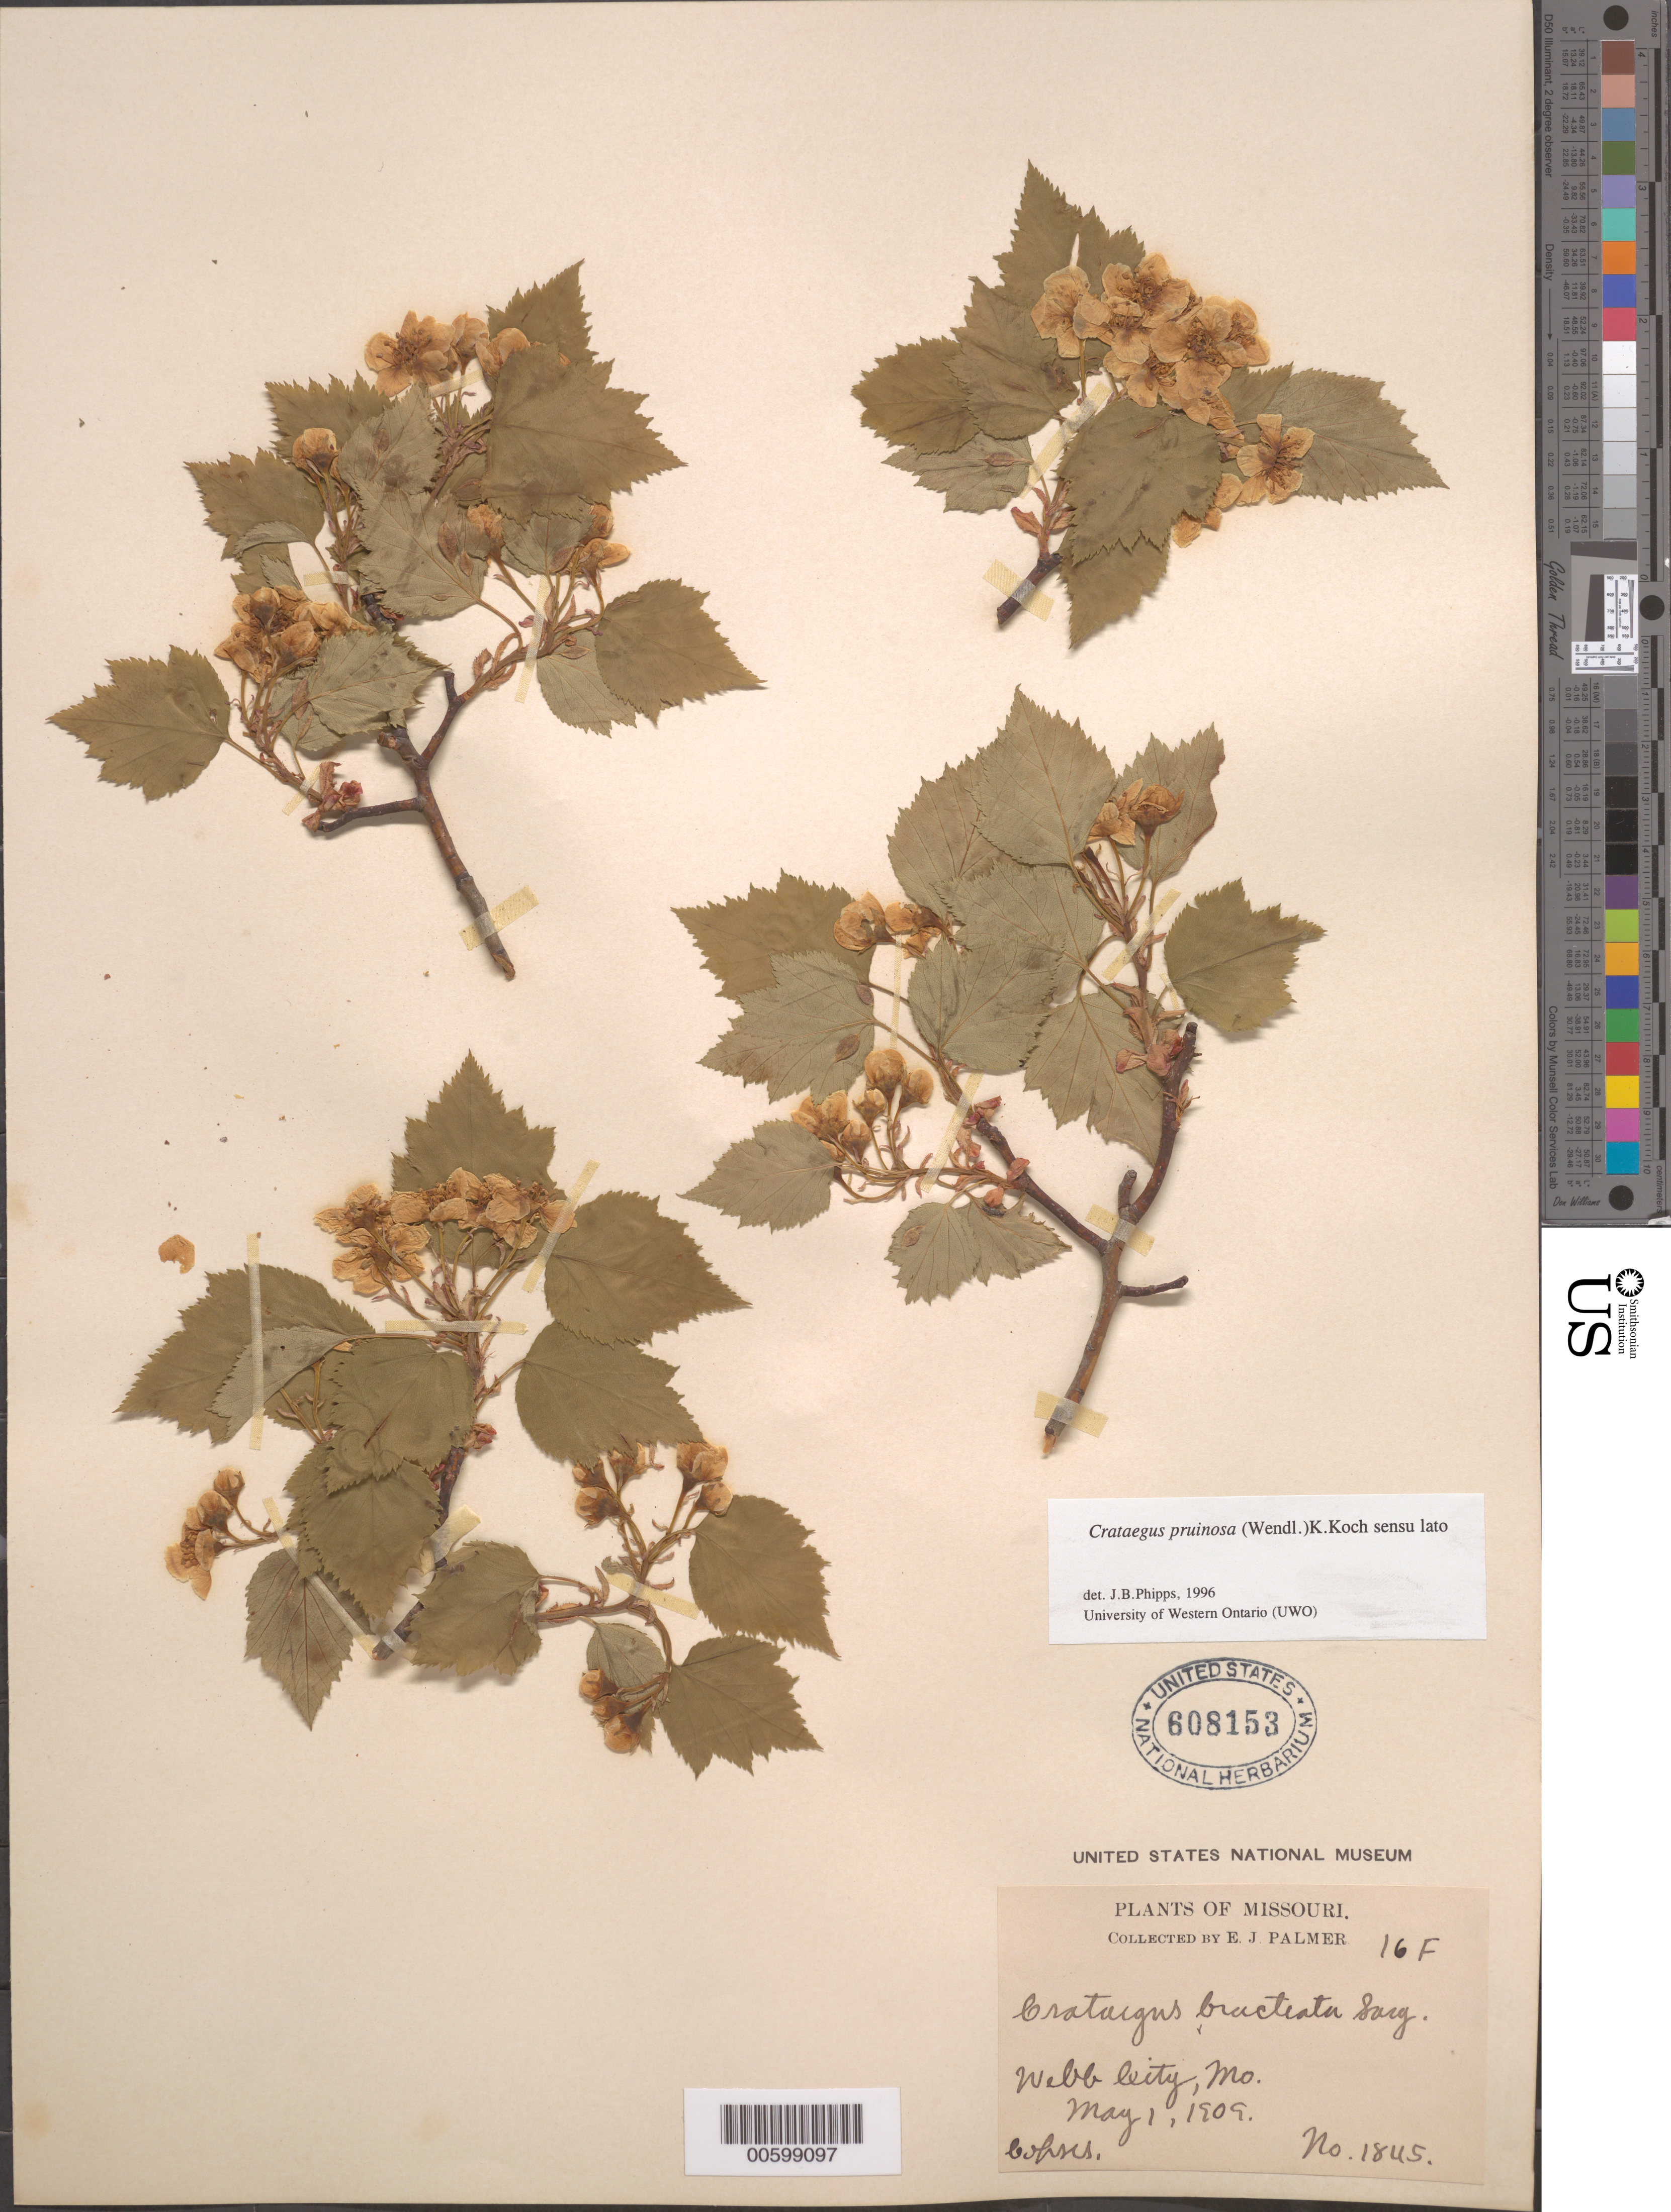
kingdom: Plantae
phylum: Tracheophyta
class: Magnoliopsida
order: Rosales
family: Rosaceae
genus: Crataegus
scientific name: Crataegus pruinosa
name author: (H.L. Wendl.) K. Koch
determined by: Phipps, James B., (UWO), University of Western Ontario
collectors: E. J. Palmer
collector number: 1845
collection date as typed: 01 May 1909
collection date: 1909-05-01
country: United States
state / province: Missouri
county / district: Jasper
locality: Webb City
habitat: Copses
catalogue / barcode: US 608153